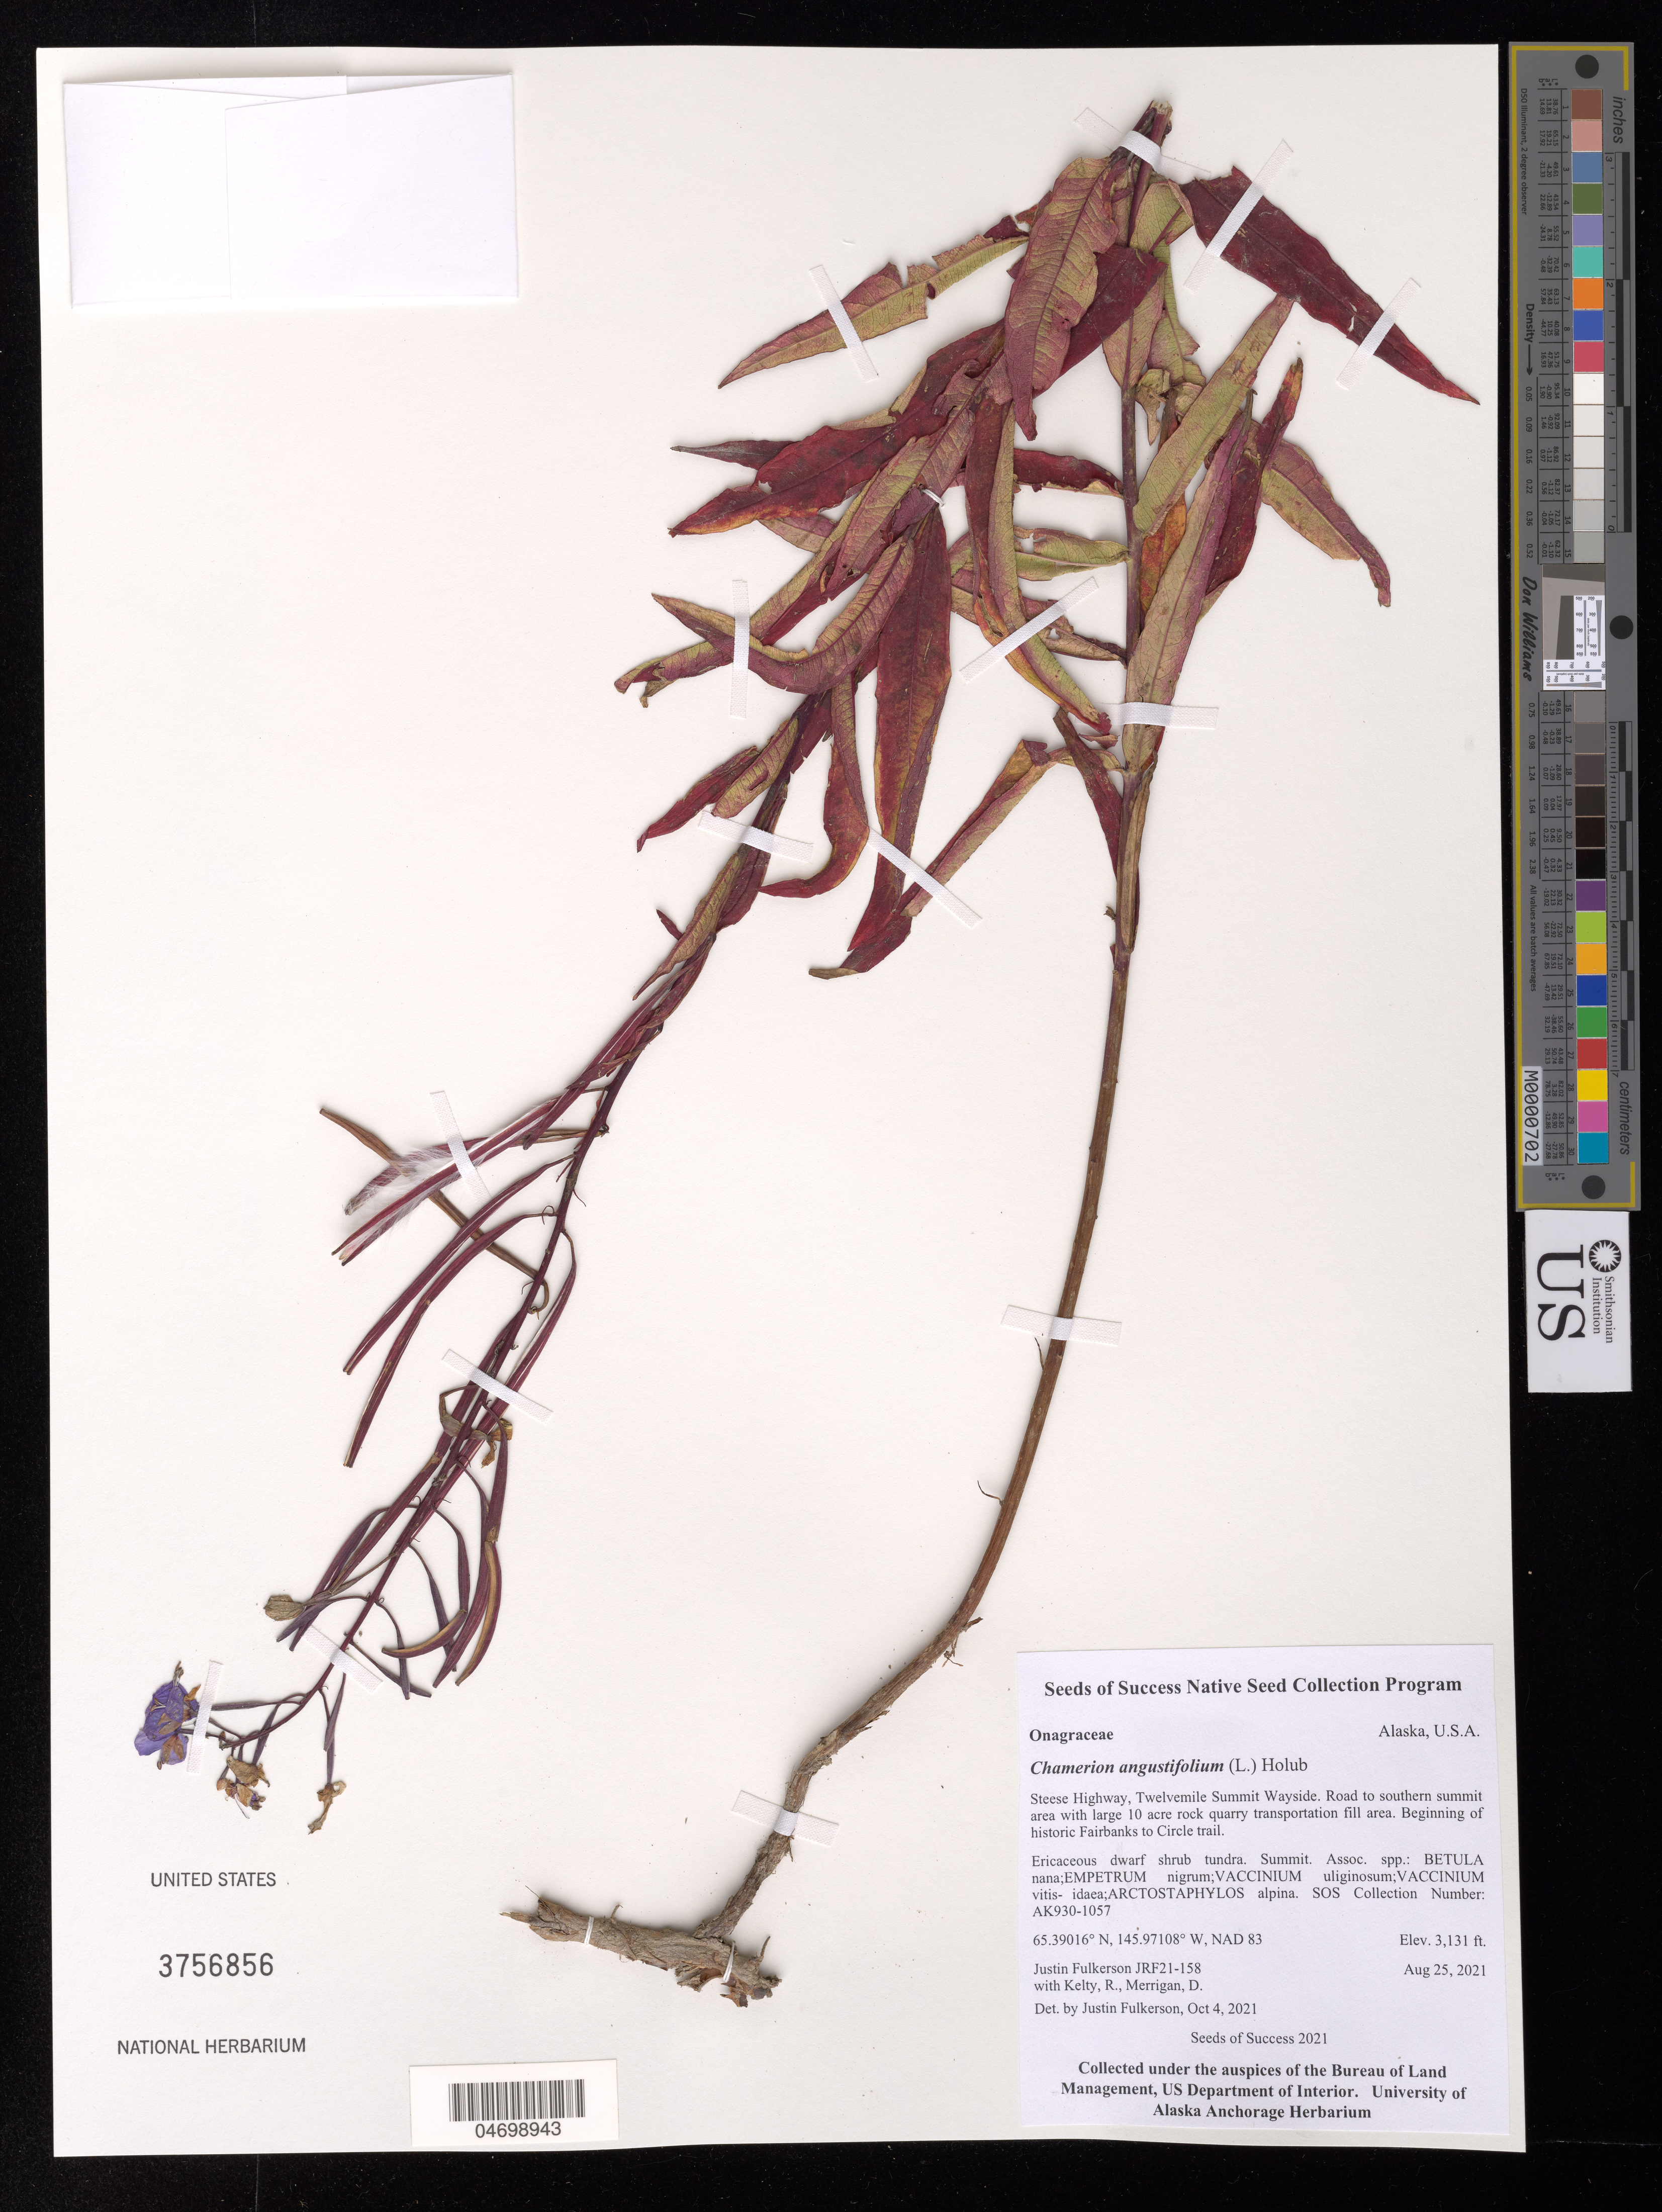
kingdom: Plantae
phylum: Tracheophyta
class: Magnoliopsida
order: Myrtales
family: Onagraceae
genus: Chamerion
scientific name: Chamerion angustifolium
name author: (L.) Holub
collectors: J. Fulkerson, R. Kelty & D. Merrigan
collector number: AK930-1057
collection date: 2021-08-25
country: United States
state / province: Alaska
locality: Steese Hwy, 12 mile summit wayside. Beginning of historic Fairbanks to Circle trail.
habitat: Ericaceous dwarf shrub tundra. Summit. With Betula nana, Empetrum nigrum, Vaccinium vitis-idaea, etc.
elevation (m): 954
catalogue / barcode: US 3756856